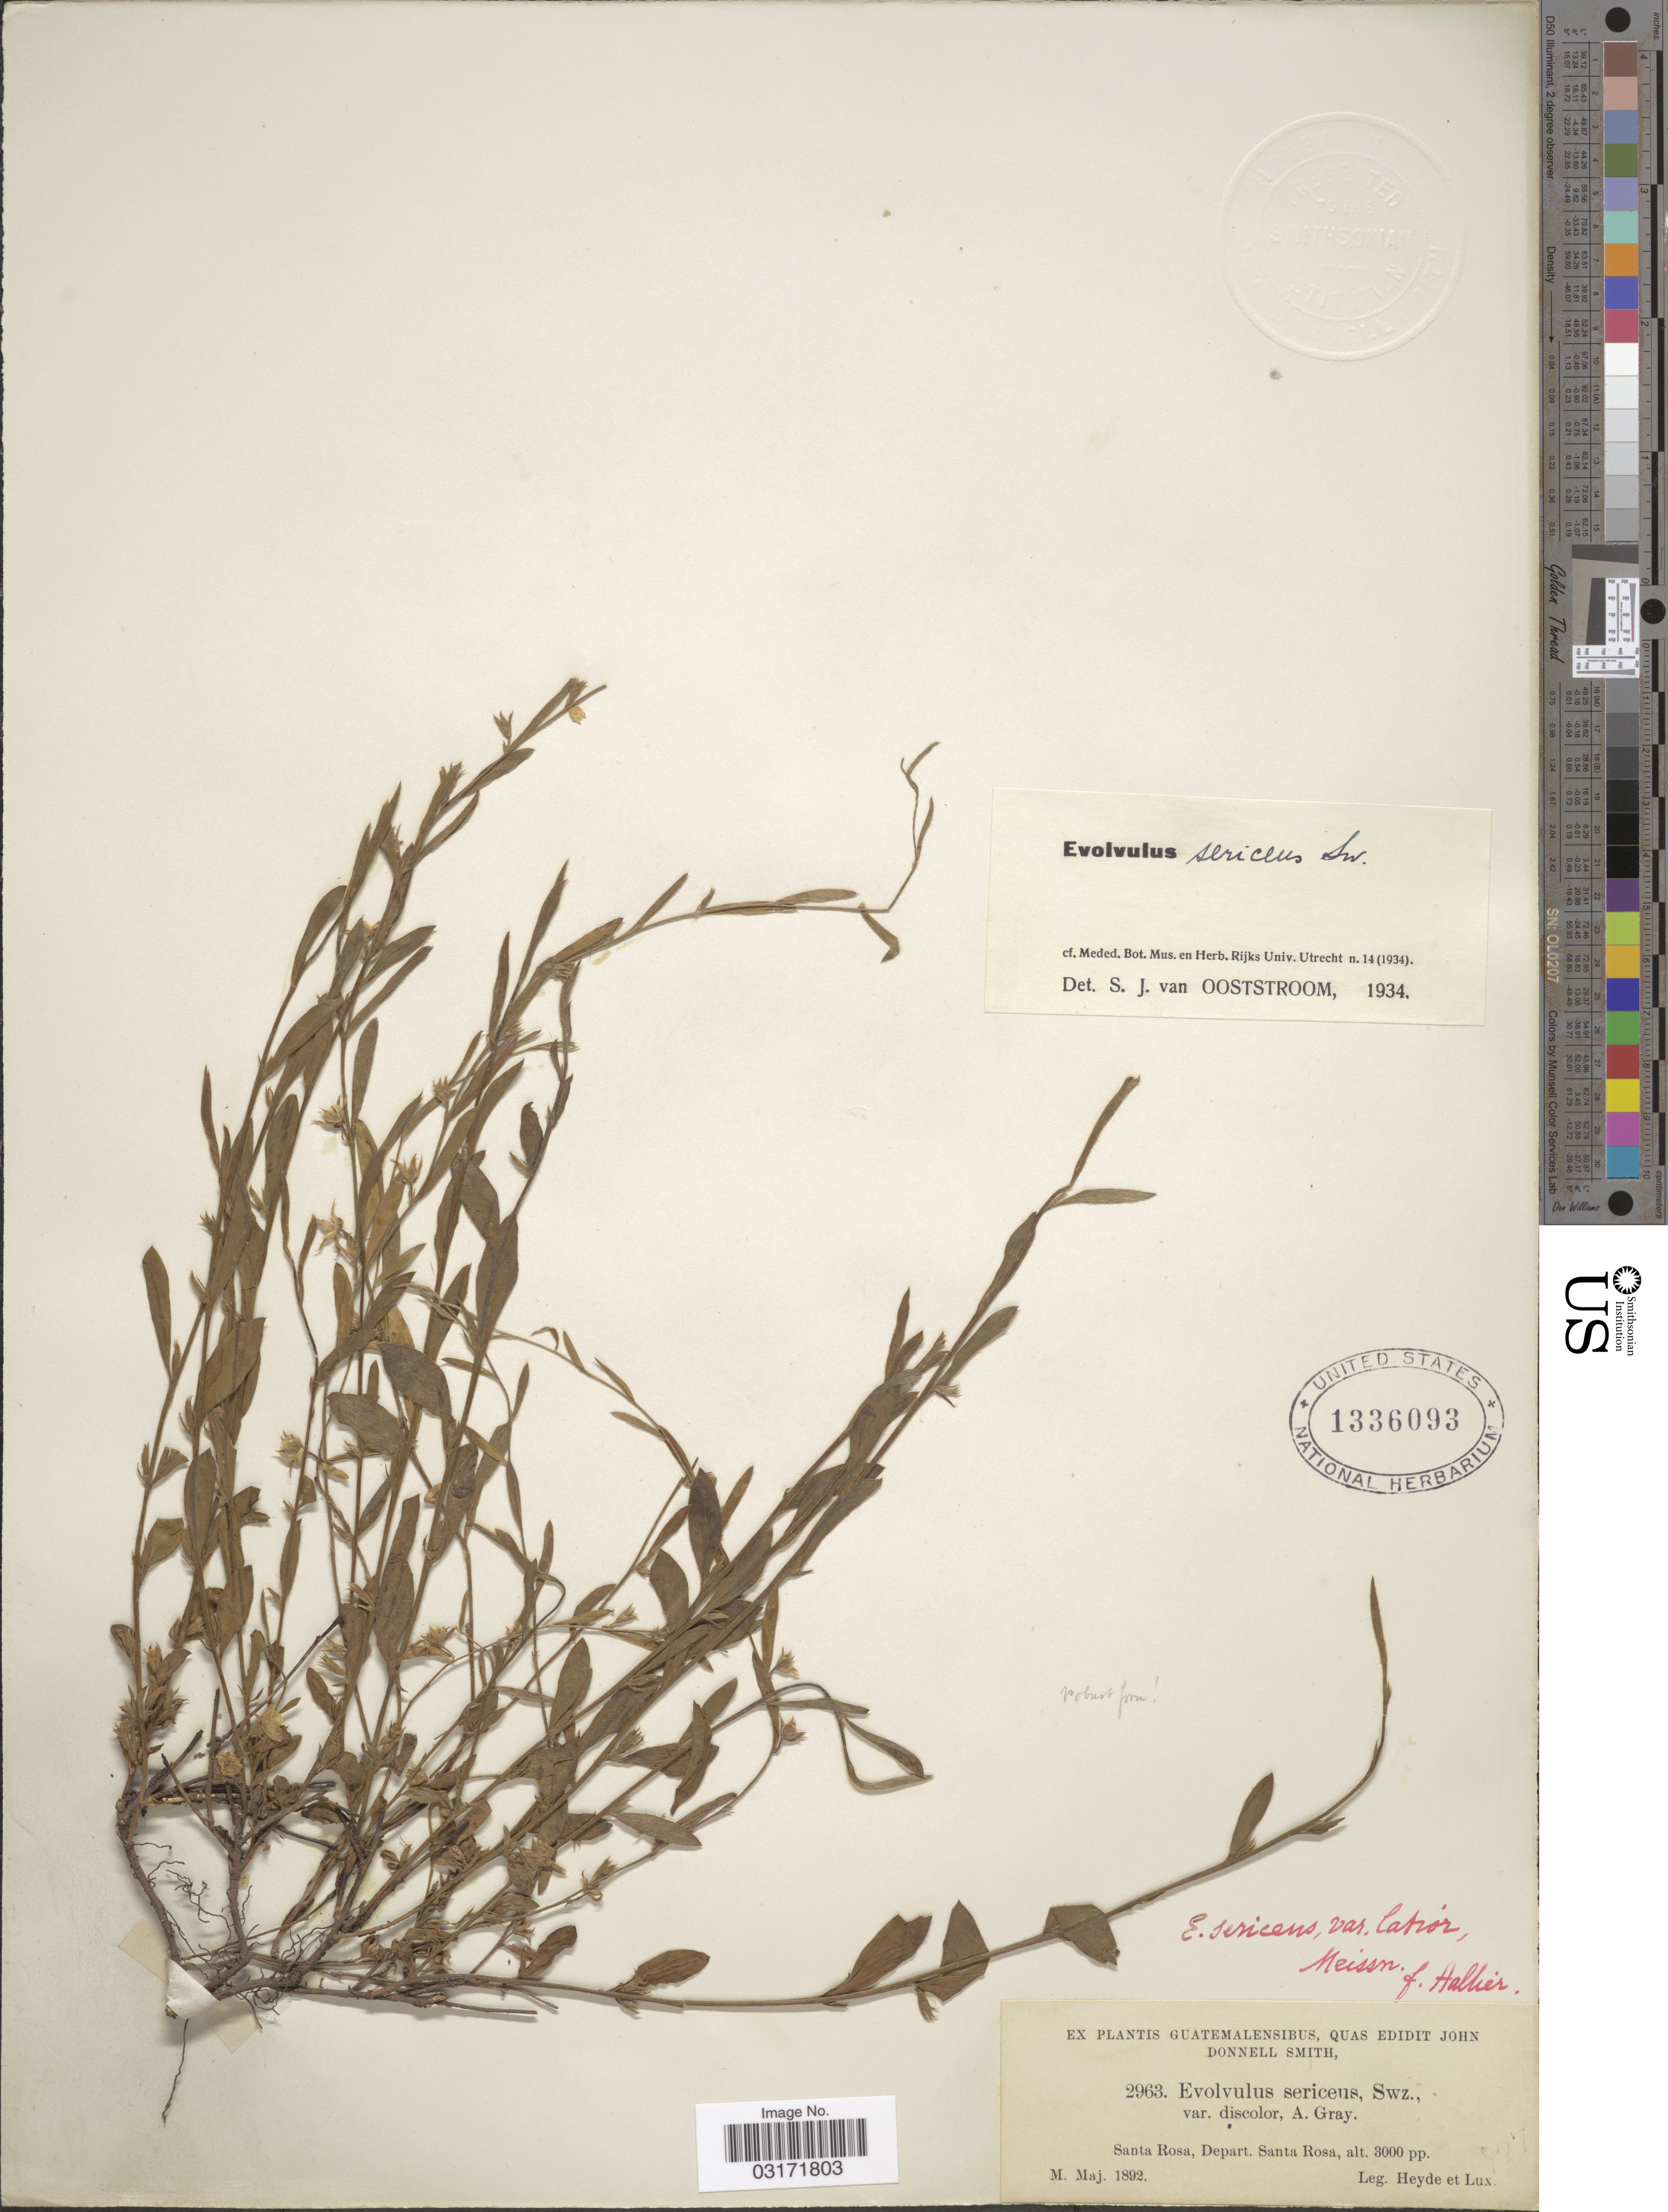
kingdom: Plantae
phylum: Tracheophyta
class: Magnoliopsida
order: Solanales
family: Convolvulaceae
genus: Evolvulus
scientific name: Evolvulus sericeus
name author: Sw.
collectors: Heyde & Lux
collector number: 2963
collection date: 1892-05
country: Guatemala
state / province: Santa Rosa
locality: Santa Rosa, Depart. Santa Rosa.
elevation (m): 914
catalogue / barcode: US 1336093